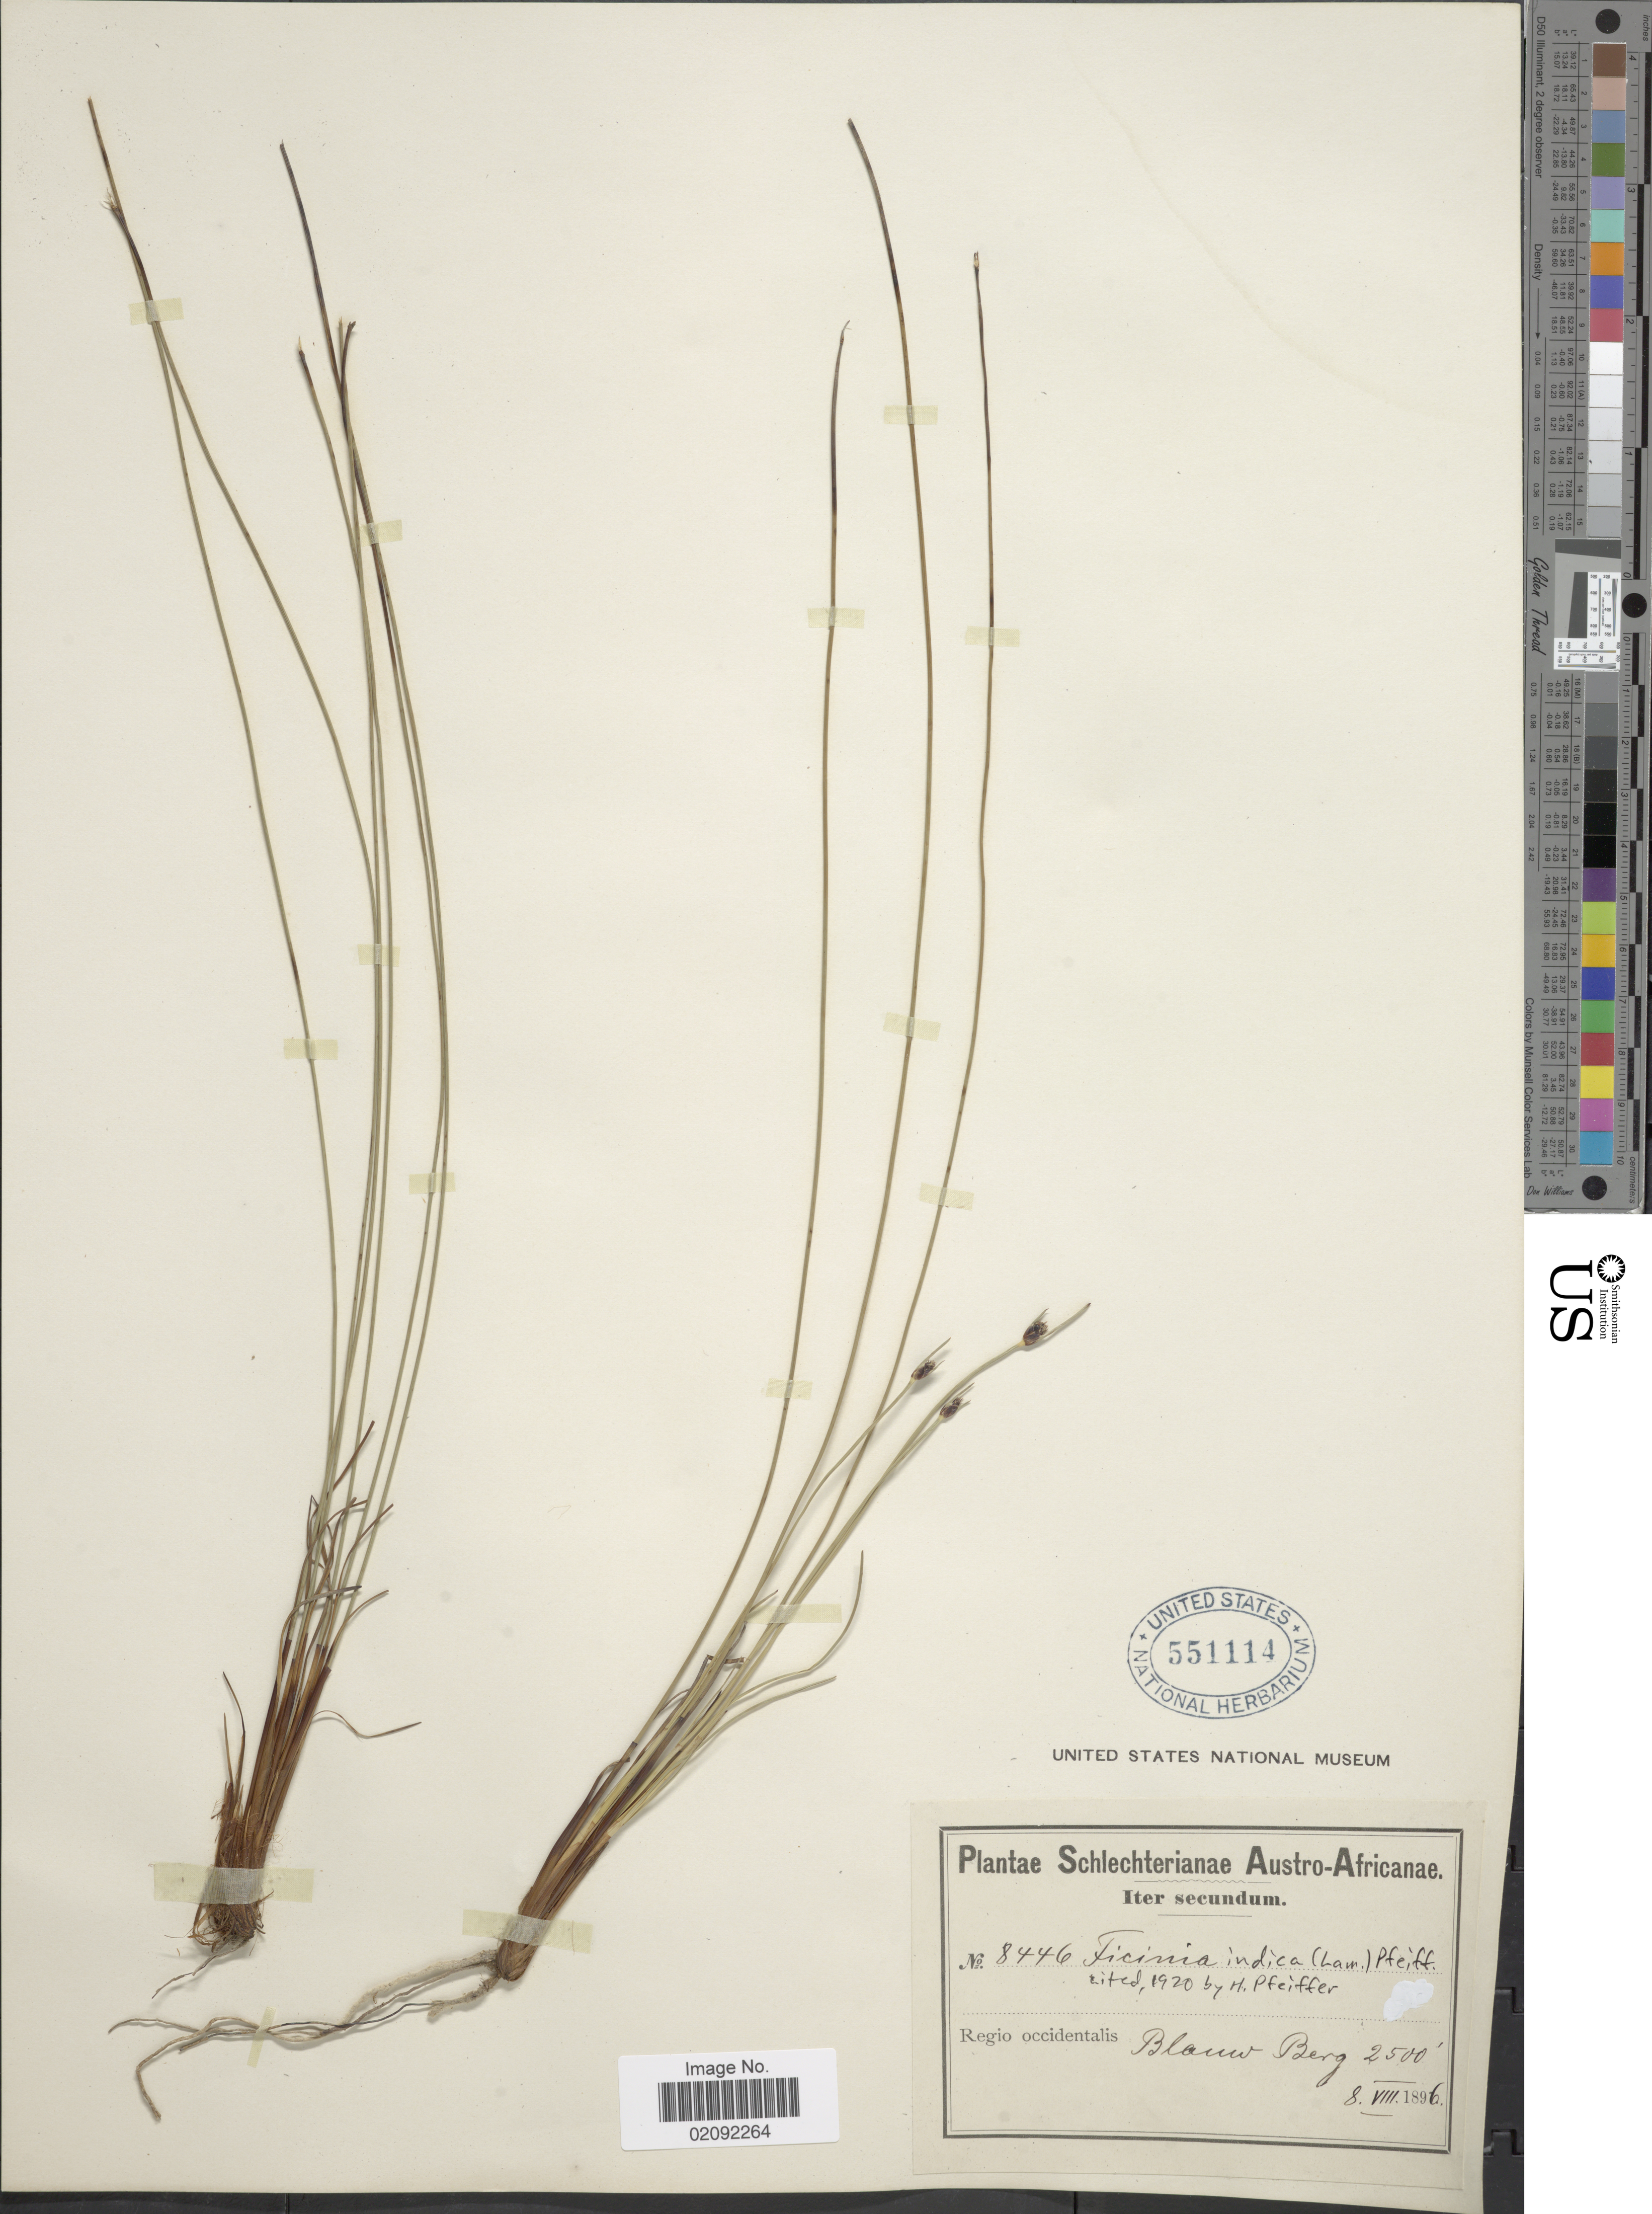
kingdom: Plantae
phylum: Tracheophyta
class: Liliopsida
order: Poales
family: Cyperaceae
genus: Ficinia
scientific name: Ficinia indica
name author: (Lam.) H. Pfeiff.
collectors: Schlechter, --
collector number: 8446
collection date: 1896-08-08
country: South Africa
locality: Austro-Africanae, Regio occidentalis, Blauw Berg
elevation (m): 762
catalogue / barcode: US 551114